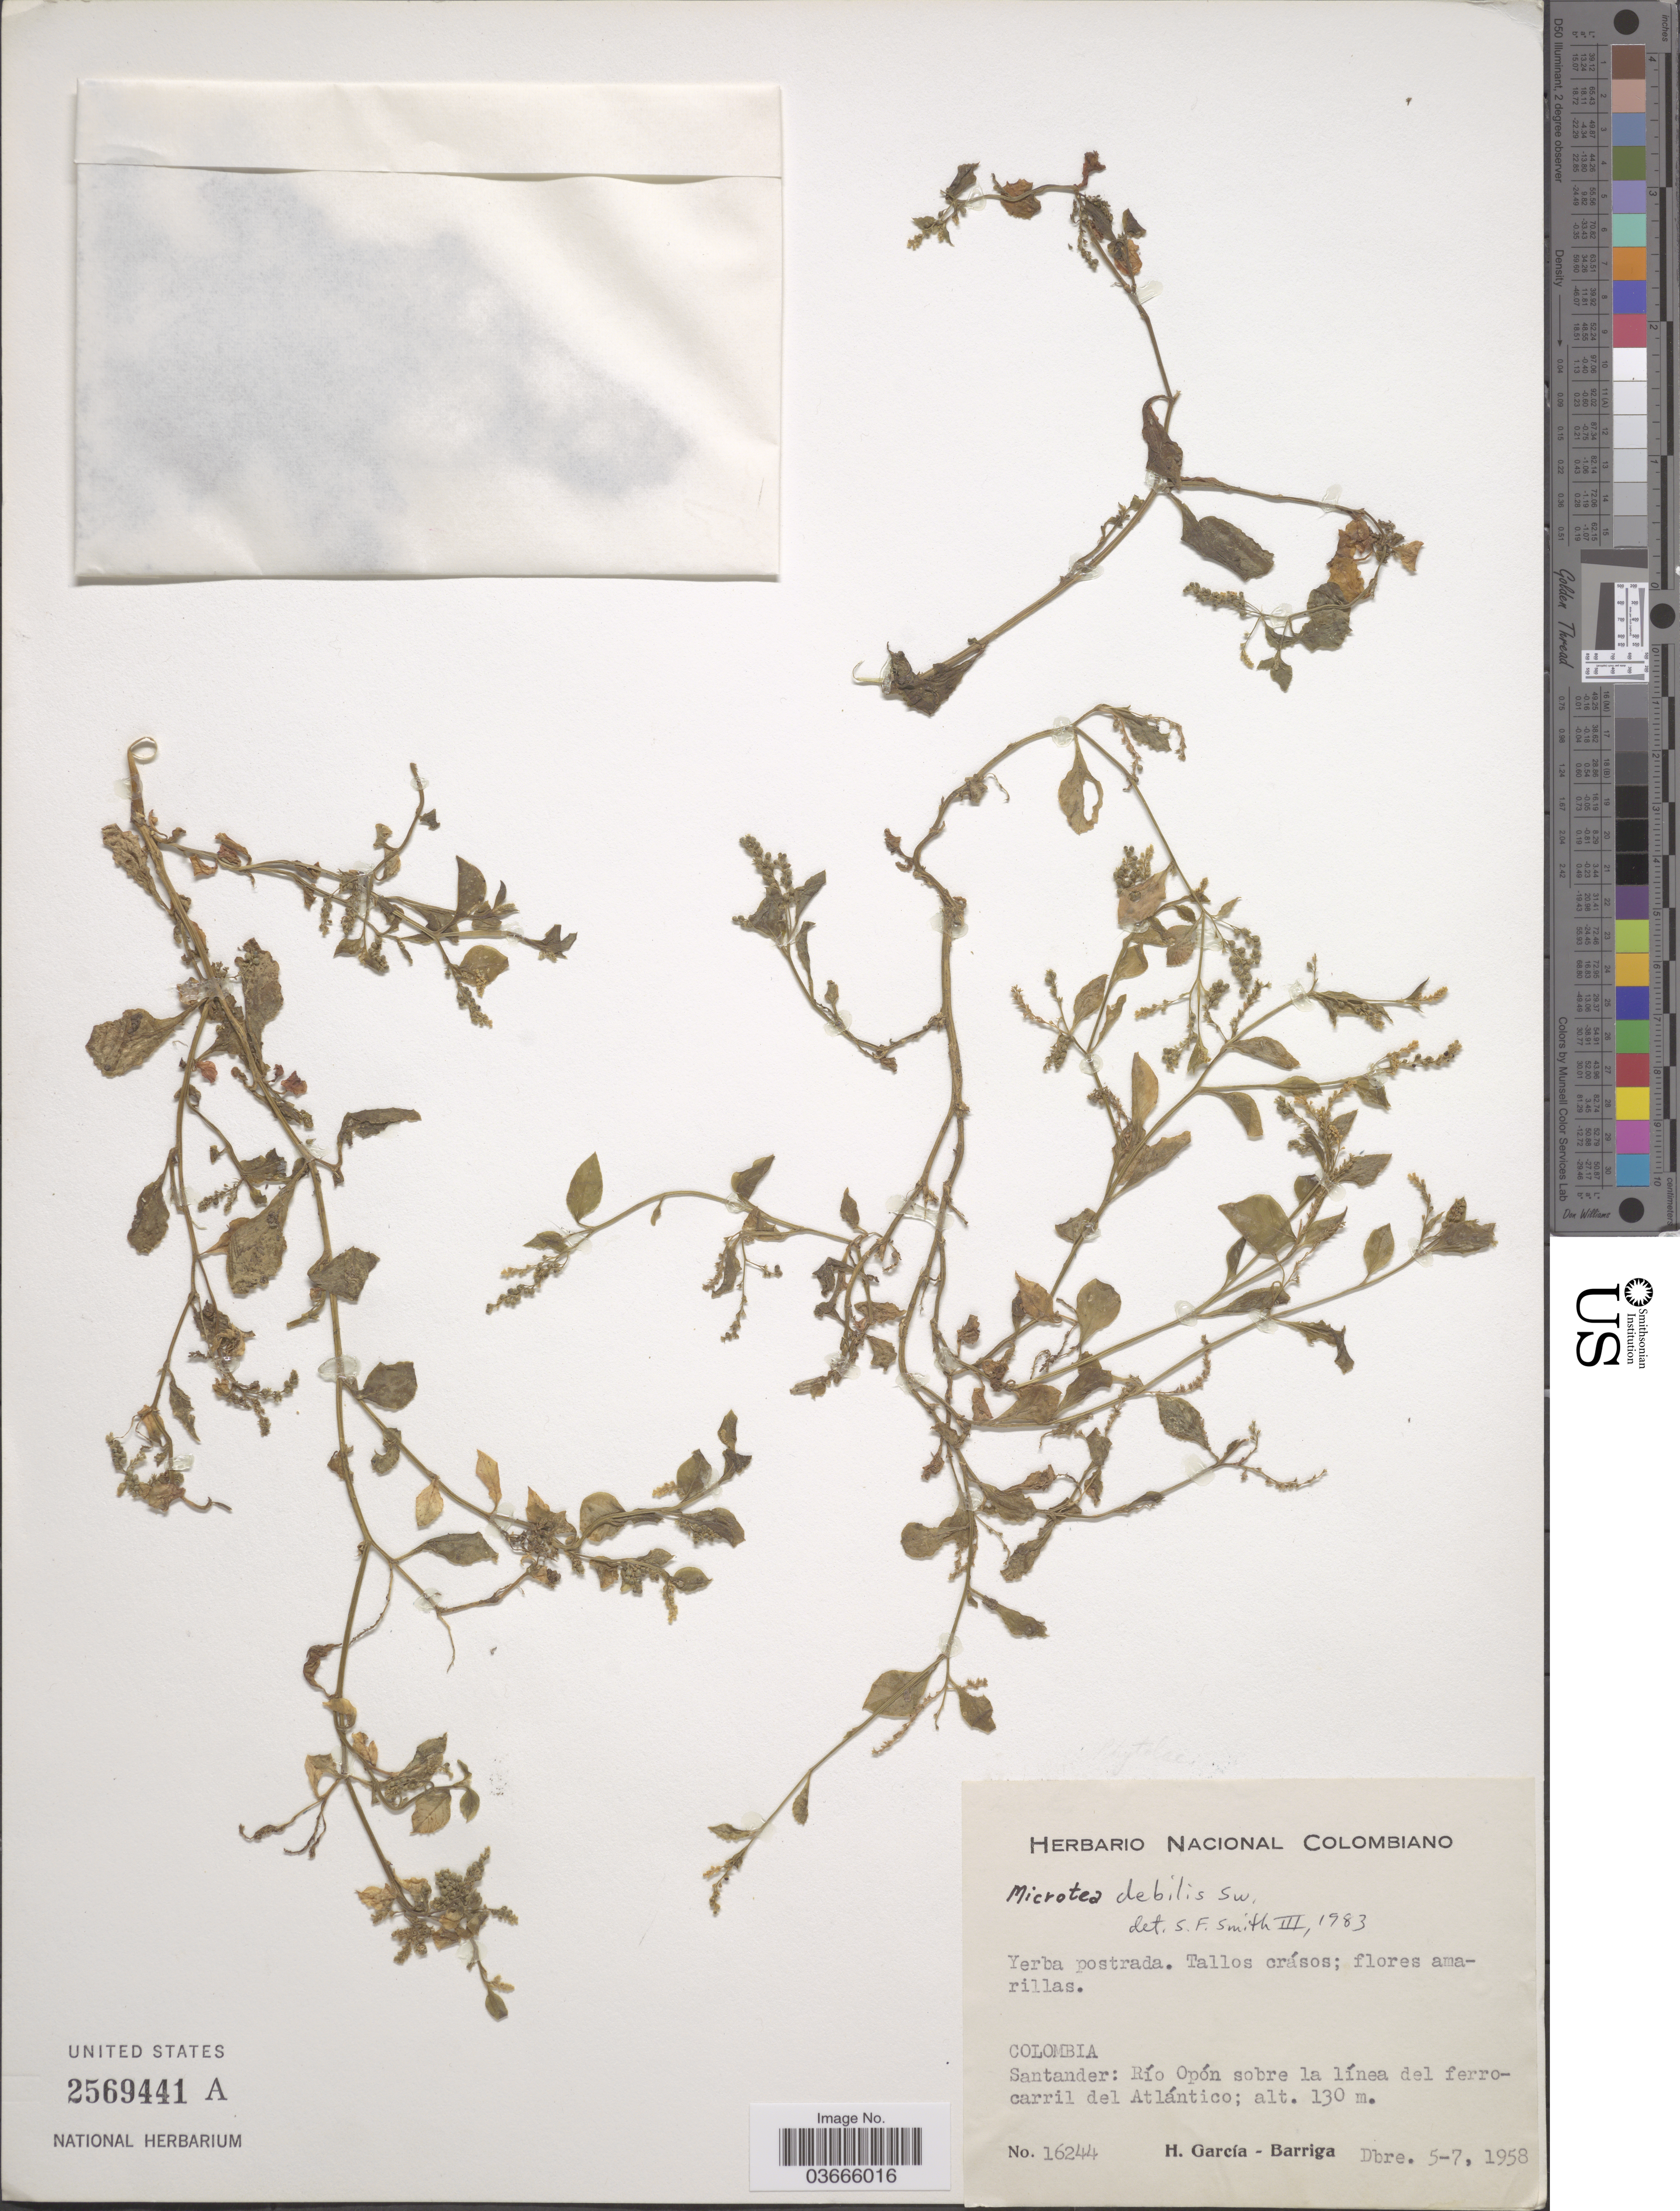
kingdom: Plantae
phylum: Tracheophyta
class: Magnoliopsida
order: Caryophyllales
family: Microteaceae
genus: Microtea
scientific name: Microtea debilis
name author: Sw.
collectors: H. García Barriga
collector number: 16244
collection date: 1958-12-05/1958-12-07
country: Colombia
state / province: Santander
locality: Río Opón sobre la línea del ferrocarril del Atlántico.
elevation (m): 130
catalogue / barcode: US 2569441A